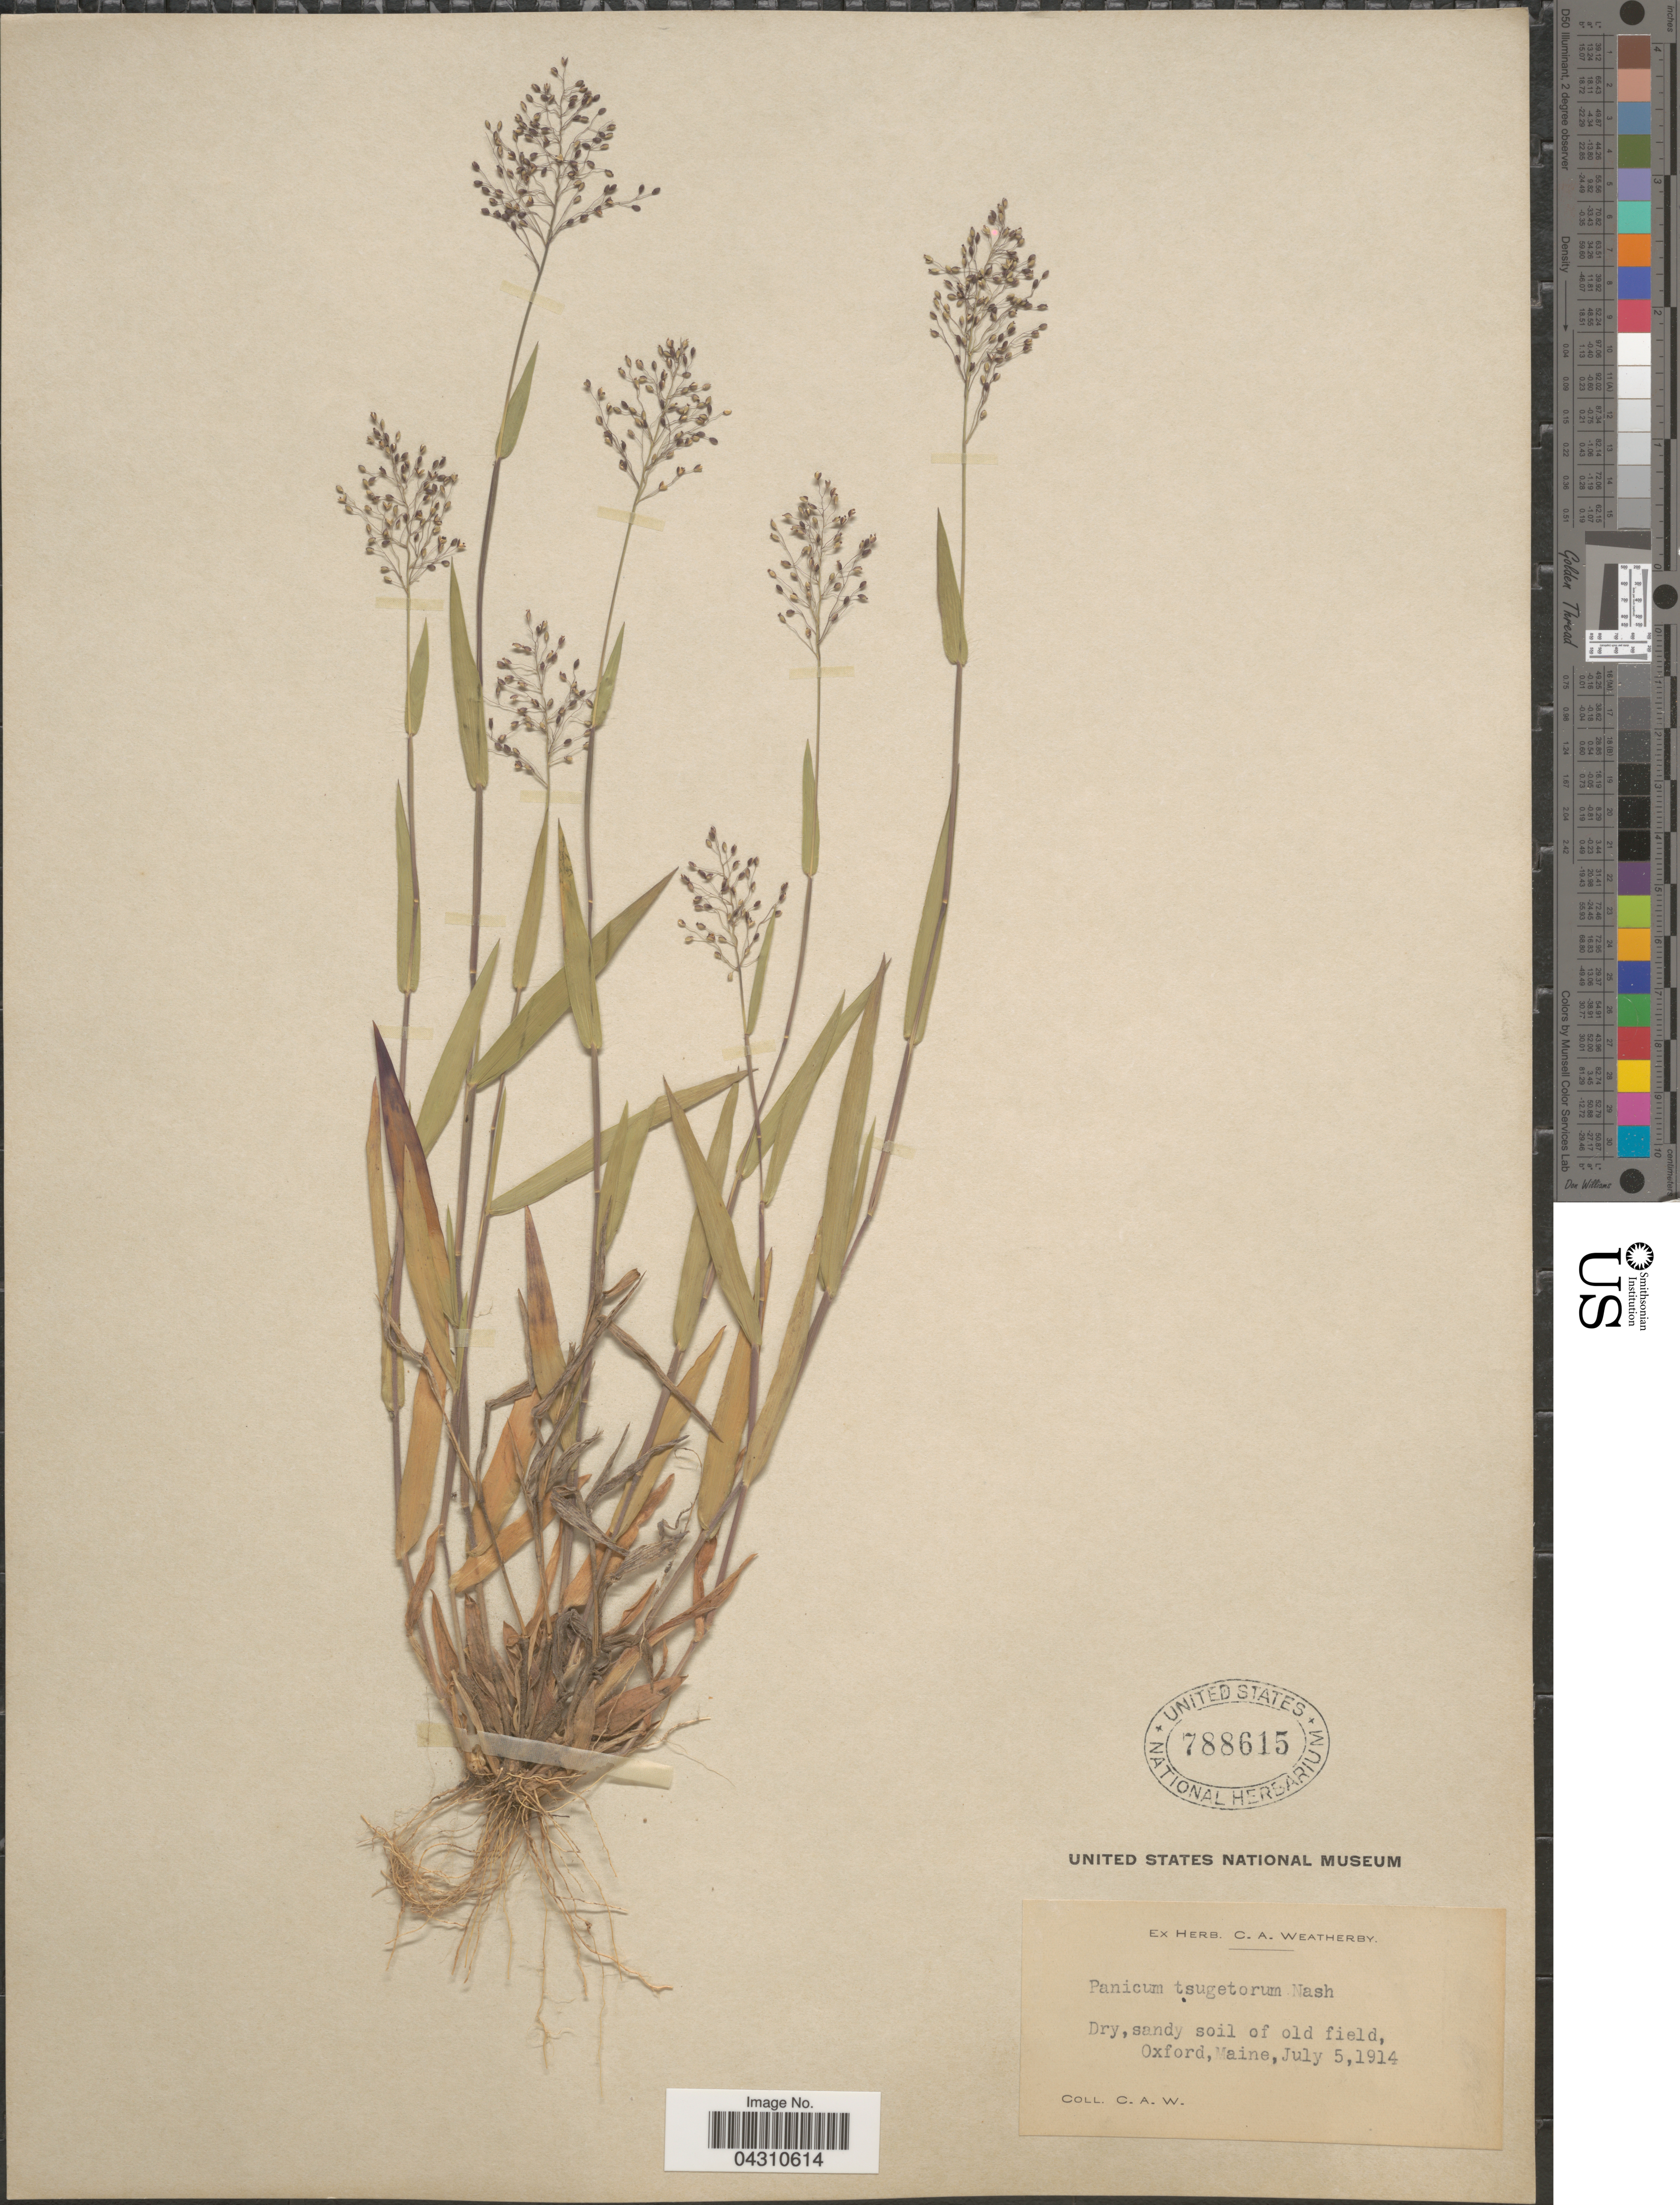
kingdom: Plantae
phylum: Tracheophyta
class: Liliopsida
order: Poales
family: Poaceae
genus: Dichanthelium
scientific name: Dichanthelium portoricense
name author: (Desv. ex Ham.) B.F. Hansen & Wunderlin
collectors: C. A. Weatherby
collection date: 1914-07-05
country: United States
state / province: Maine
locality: Dry, sandy soil of old field, Oxford.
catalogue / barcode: US 788615